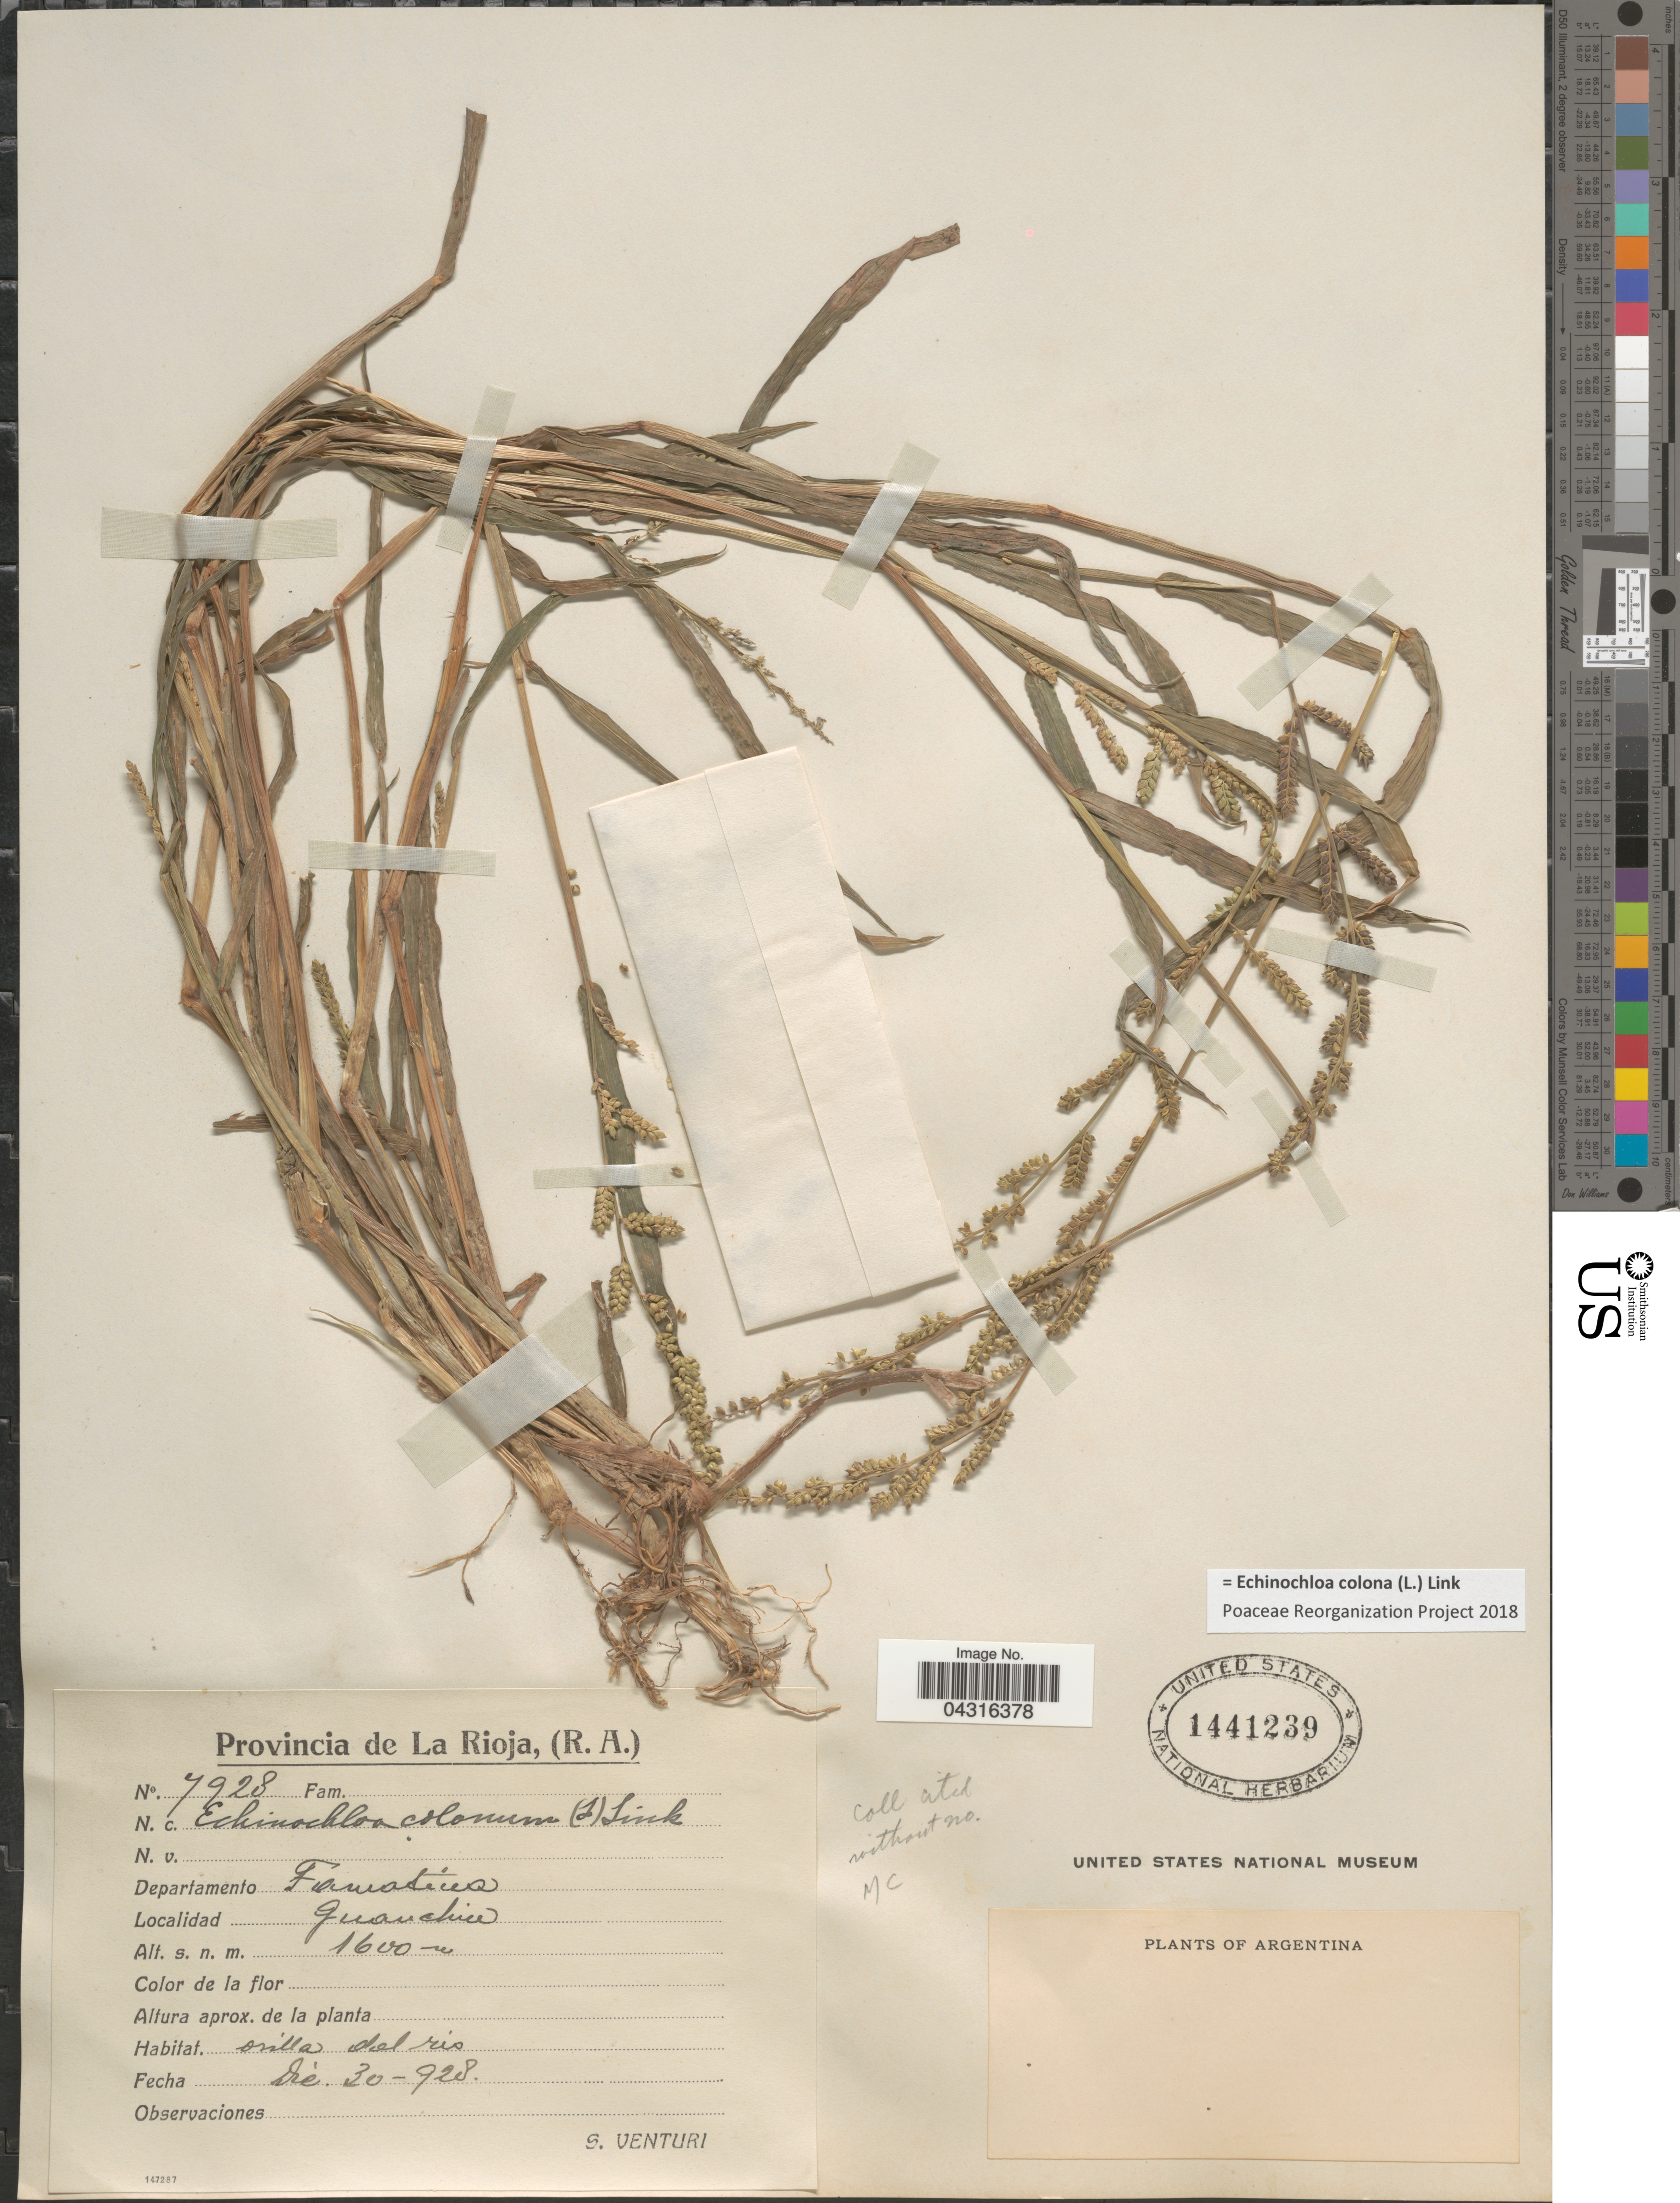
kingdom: Plantae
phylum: Tracheophyta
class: Liliopsida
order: Poales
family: Poaceae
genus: Echinochloa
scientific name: Echinochloa colona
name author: (L.) Link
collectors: S. Venturi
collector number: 7928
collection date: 1928-12-30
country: Argentina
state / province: La Rioja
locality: Departamento Famatina.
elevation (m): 1600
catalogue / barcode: US 1441239